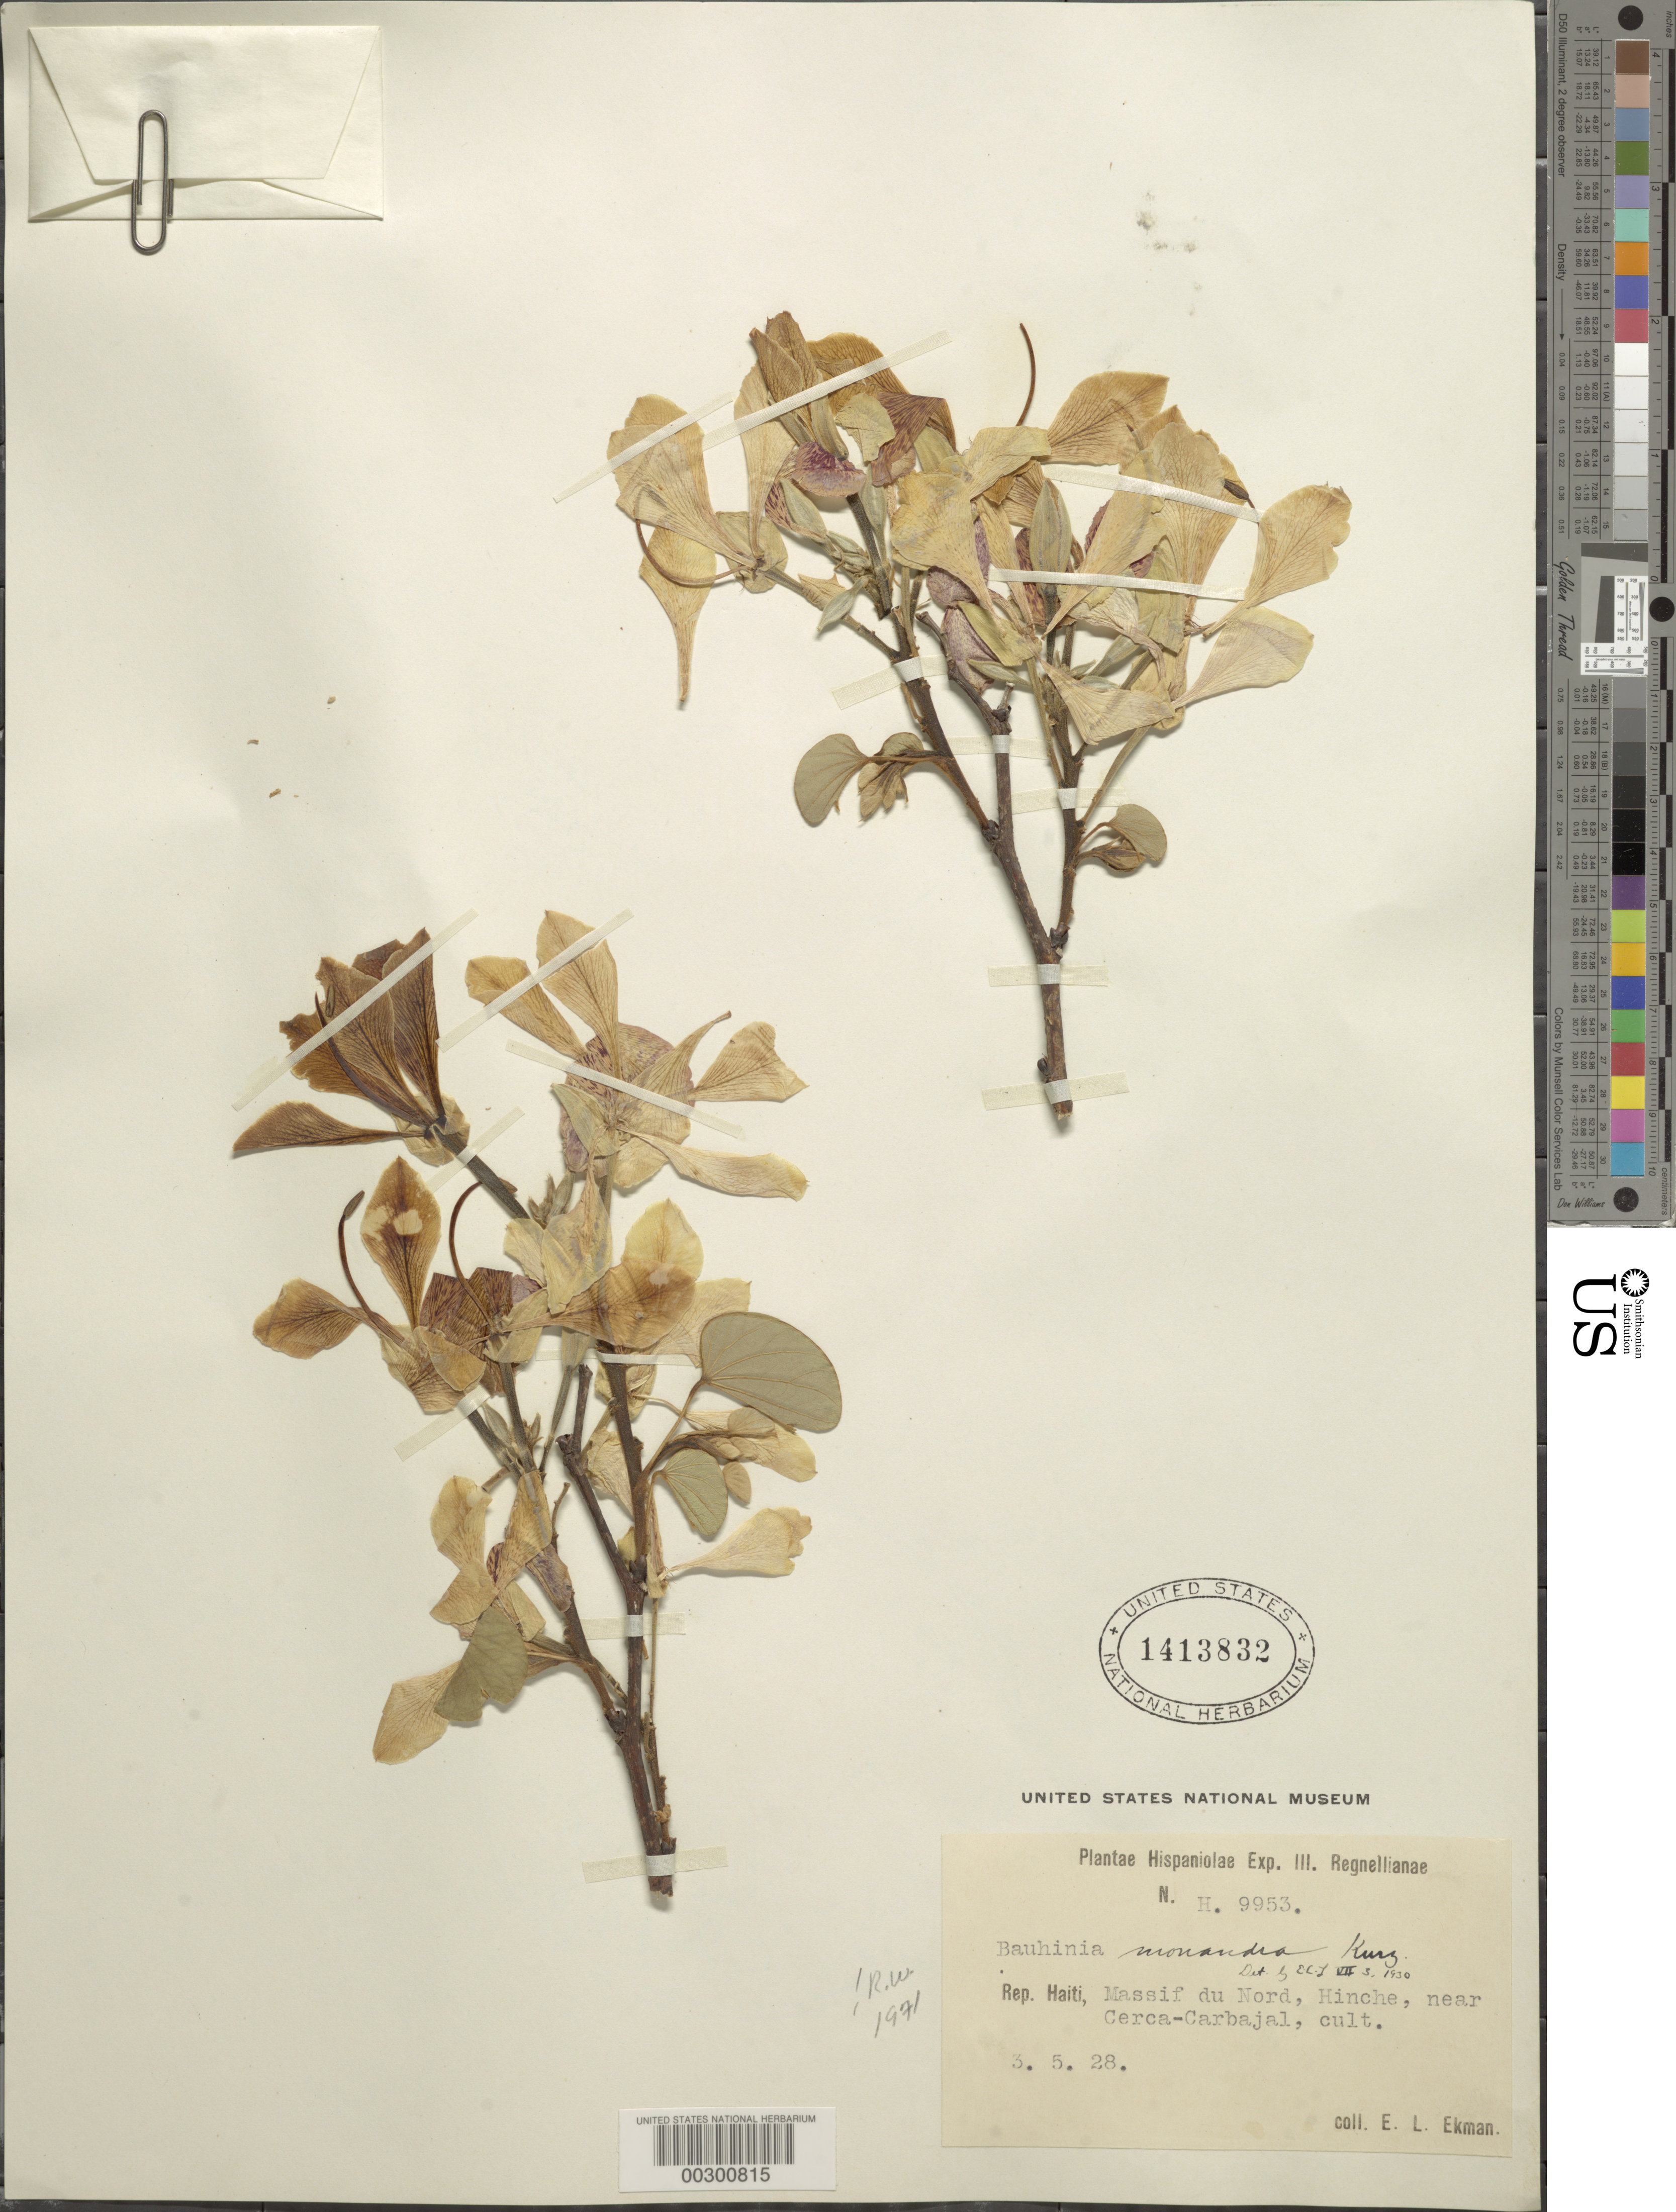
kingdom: Plantae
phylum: Tracheophyta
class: Magnoliopsida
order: Fabales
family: Fabaceae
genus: Bauhinia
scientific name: Bauhinia monandra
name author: Kurz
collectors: E. L. Ekman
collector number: N.h. 9953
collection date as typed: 03 May 1928 or 05 Mar 1928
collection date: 1928-03-05 or 1928-05-03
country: Haiti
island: Hispaniola Island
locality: Massif du nord, hinche, near cerca-carbajal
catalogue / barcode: US 1413832